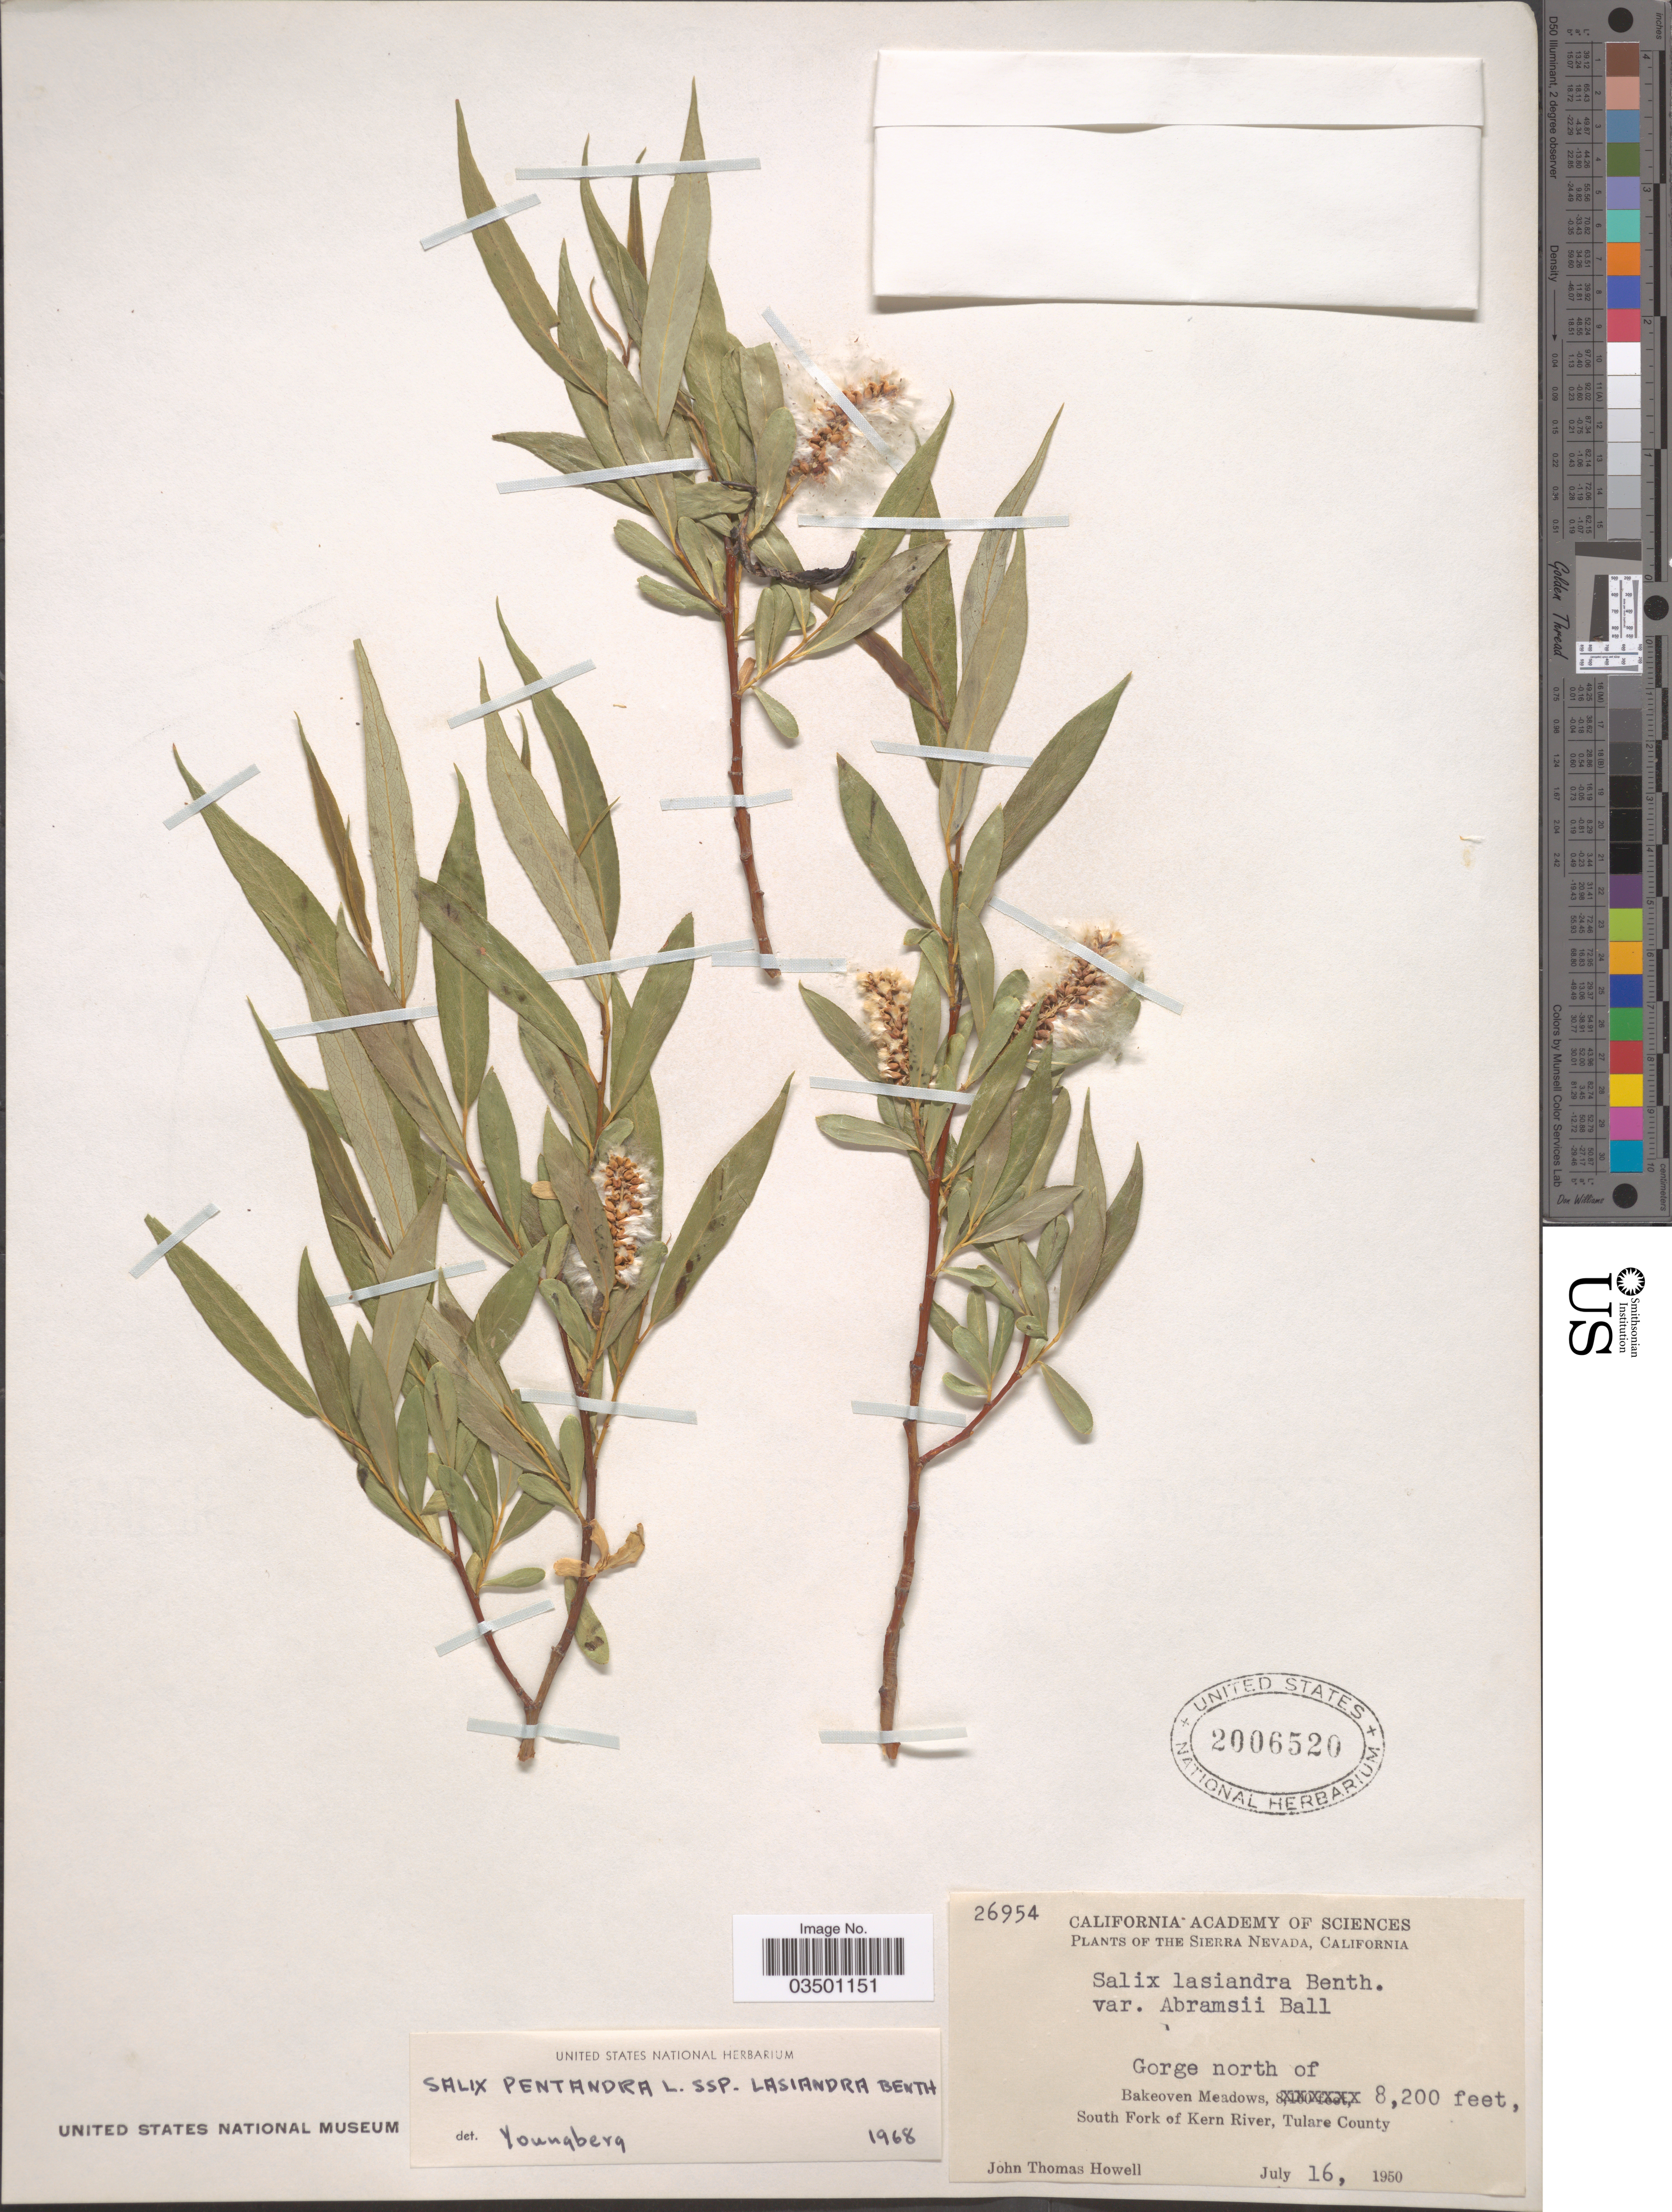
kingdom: Plantae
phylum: Tracheophyta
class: Magnoliopsida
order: Malpighiales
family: Salicaceae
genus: Salix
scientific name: Salix lasiandra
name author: Benth.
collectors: J. T. Howell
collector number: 26954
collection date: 1950-07-16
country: United States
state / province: California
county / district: Tulare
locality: The Sierra Nevada. Gorge north of Bakeoven Meadows. South Fork of Kern River, Tulare County.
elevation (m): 2499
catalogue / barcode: US 2006520